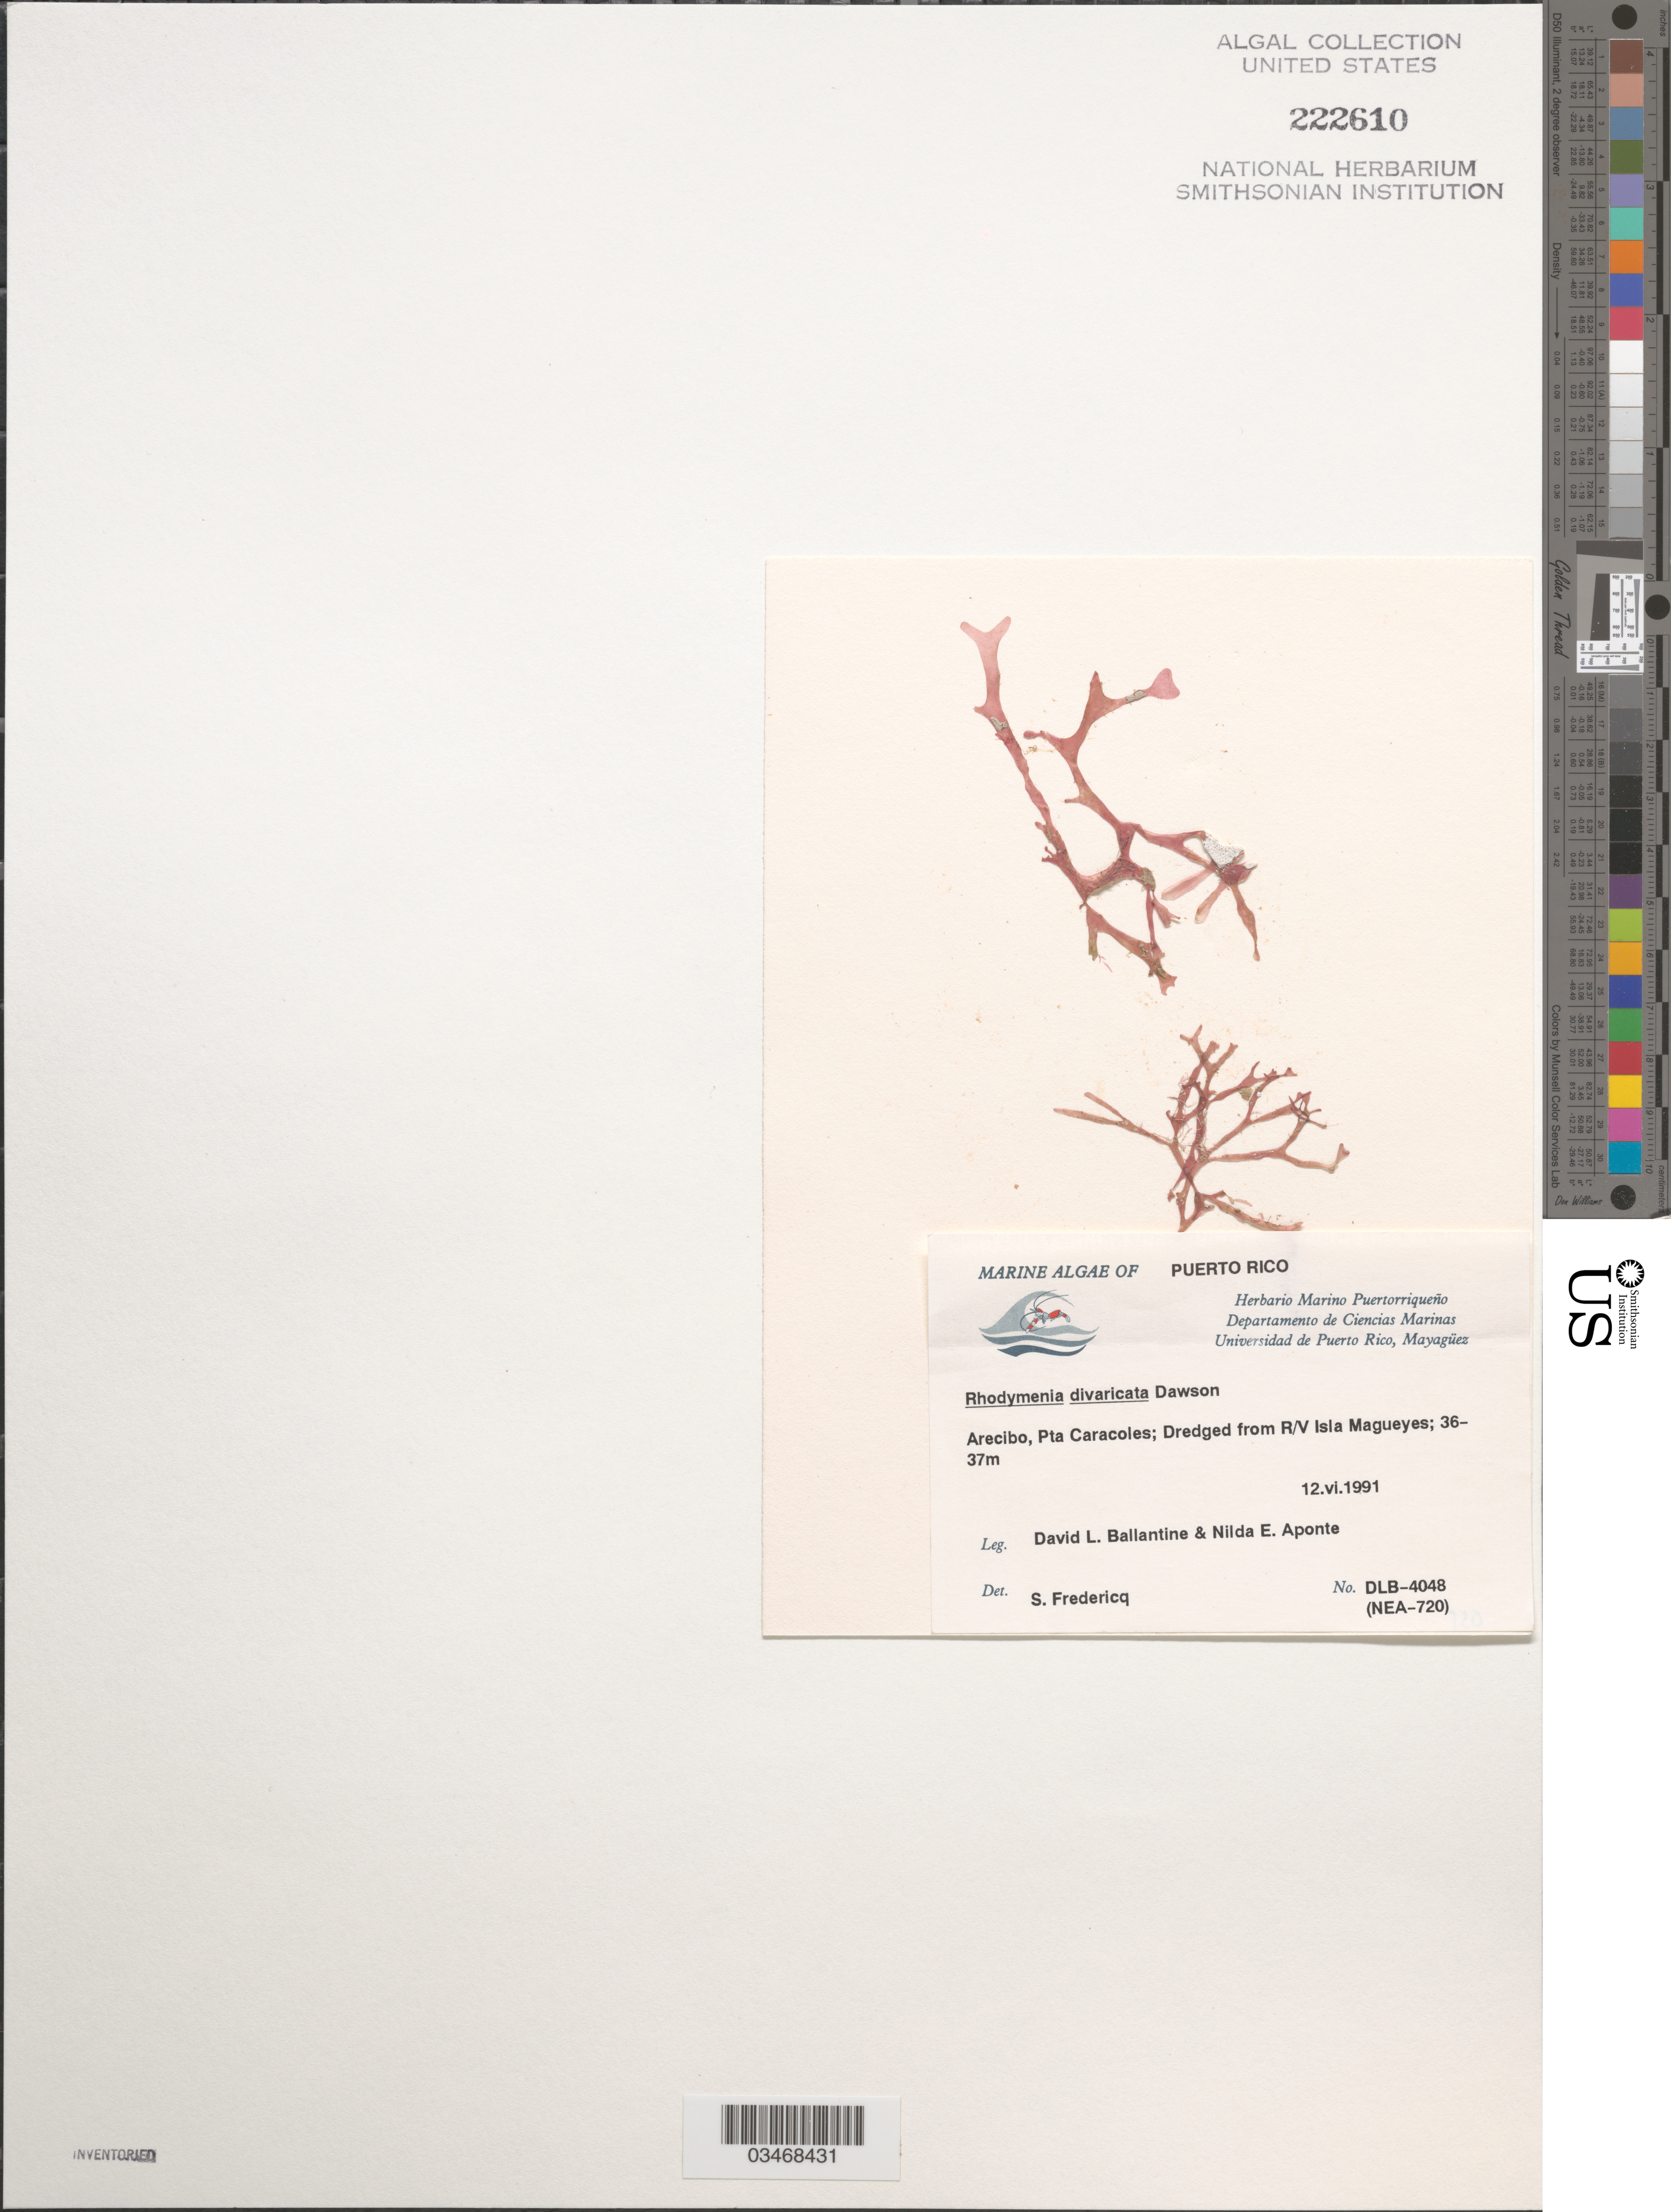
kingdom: Plantae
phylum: Rhodophyta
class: Florideophyceae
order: Rhodymeniales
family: Rhodymeniaceae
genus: Rhodymenia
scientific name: Rhodymenia divaricata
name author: E.Y. Dawson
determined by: Fredericq, S.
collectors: D.L. Ballantine & N. E. Aponte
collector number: DLB 4048, NEA 720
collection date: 1991-06-12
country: Puerto Rico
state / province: Arecibo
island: Isla Magueyes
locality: Pta Caracoles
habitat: Dredged from R/V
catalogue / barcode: US 222610